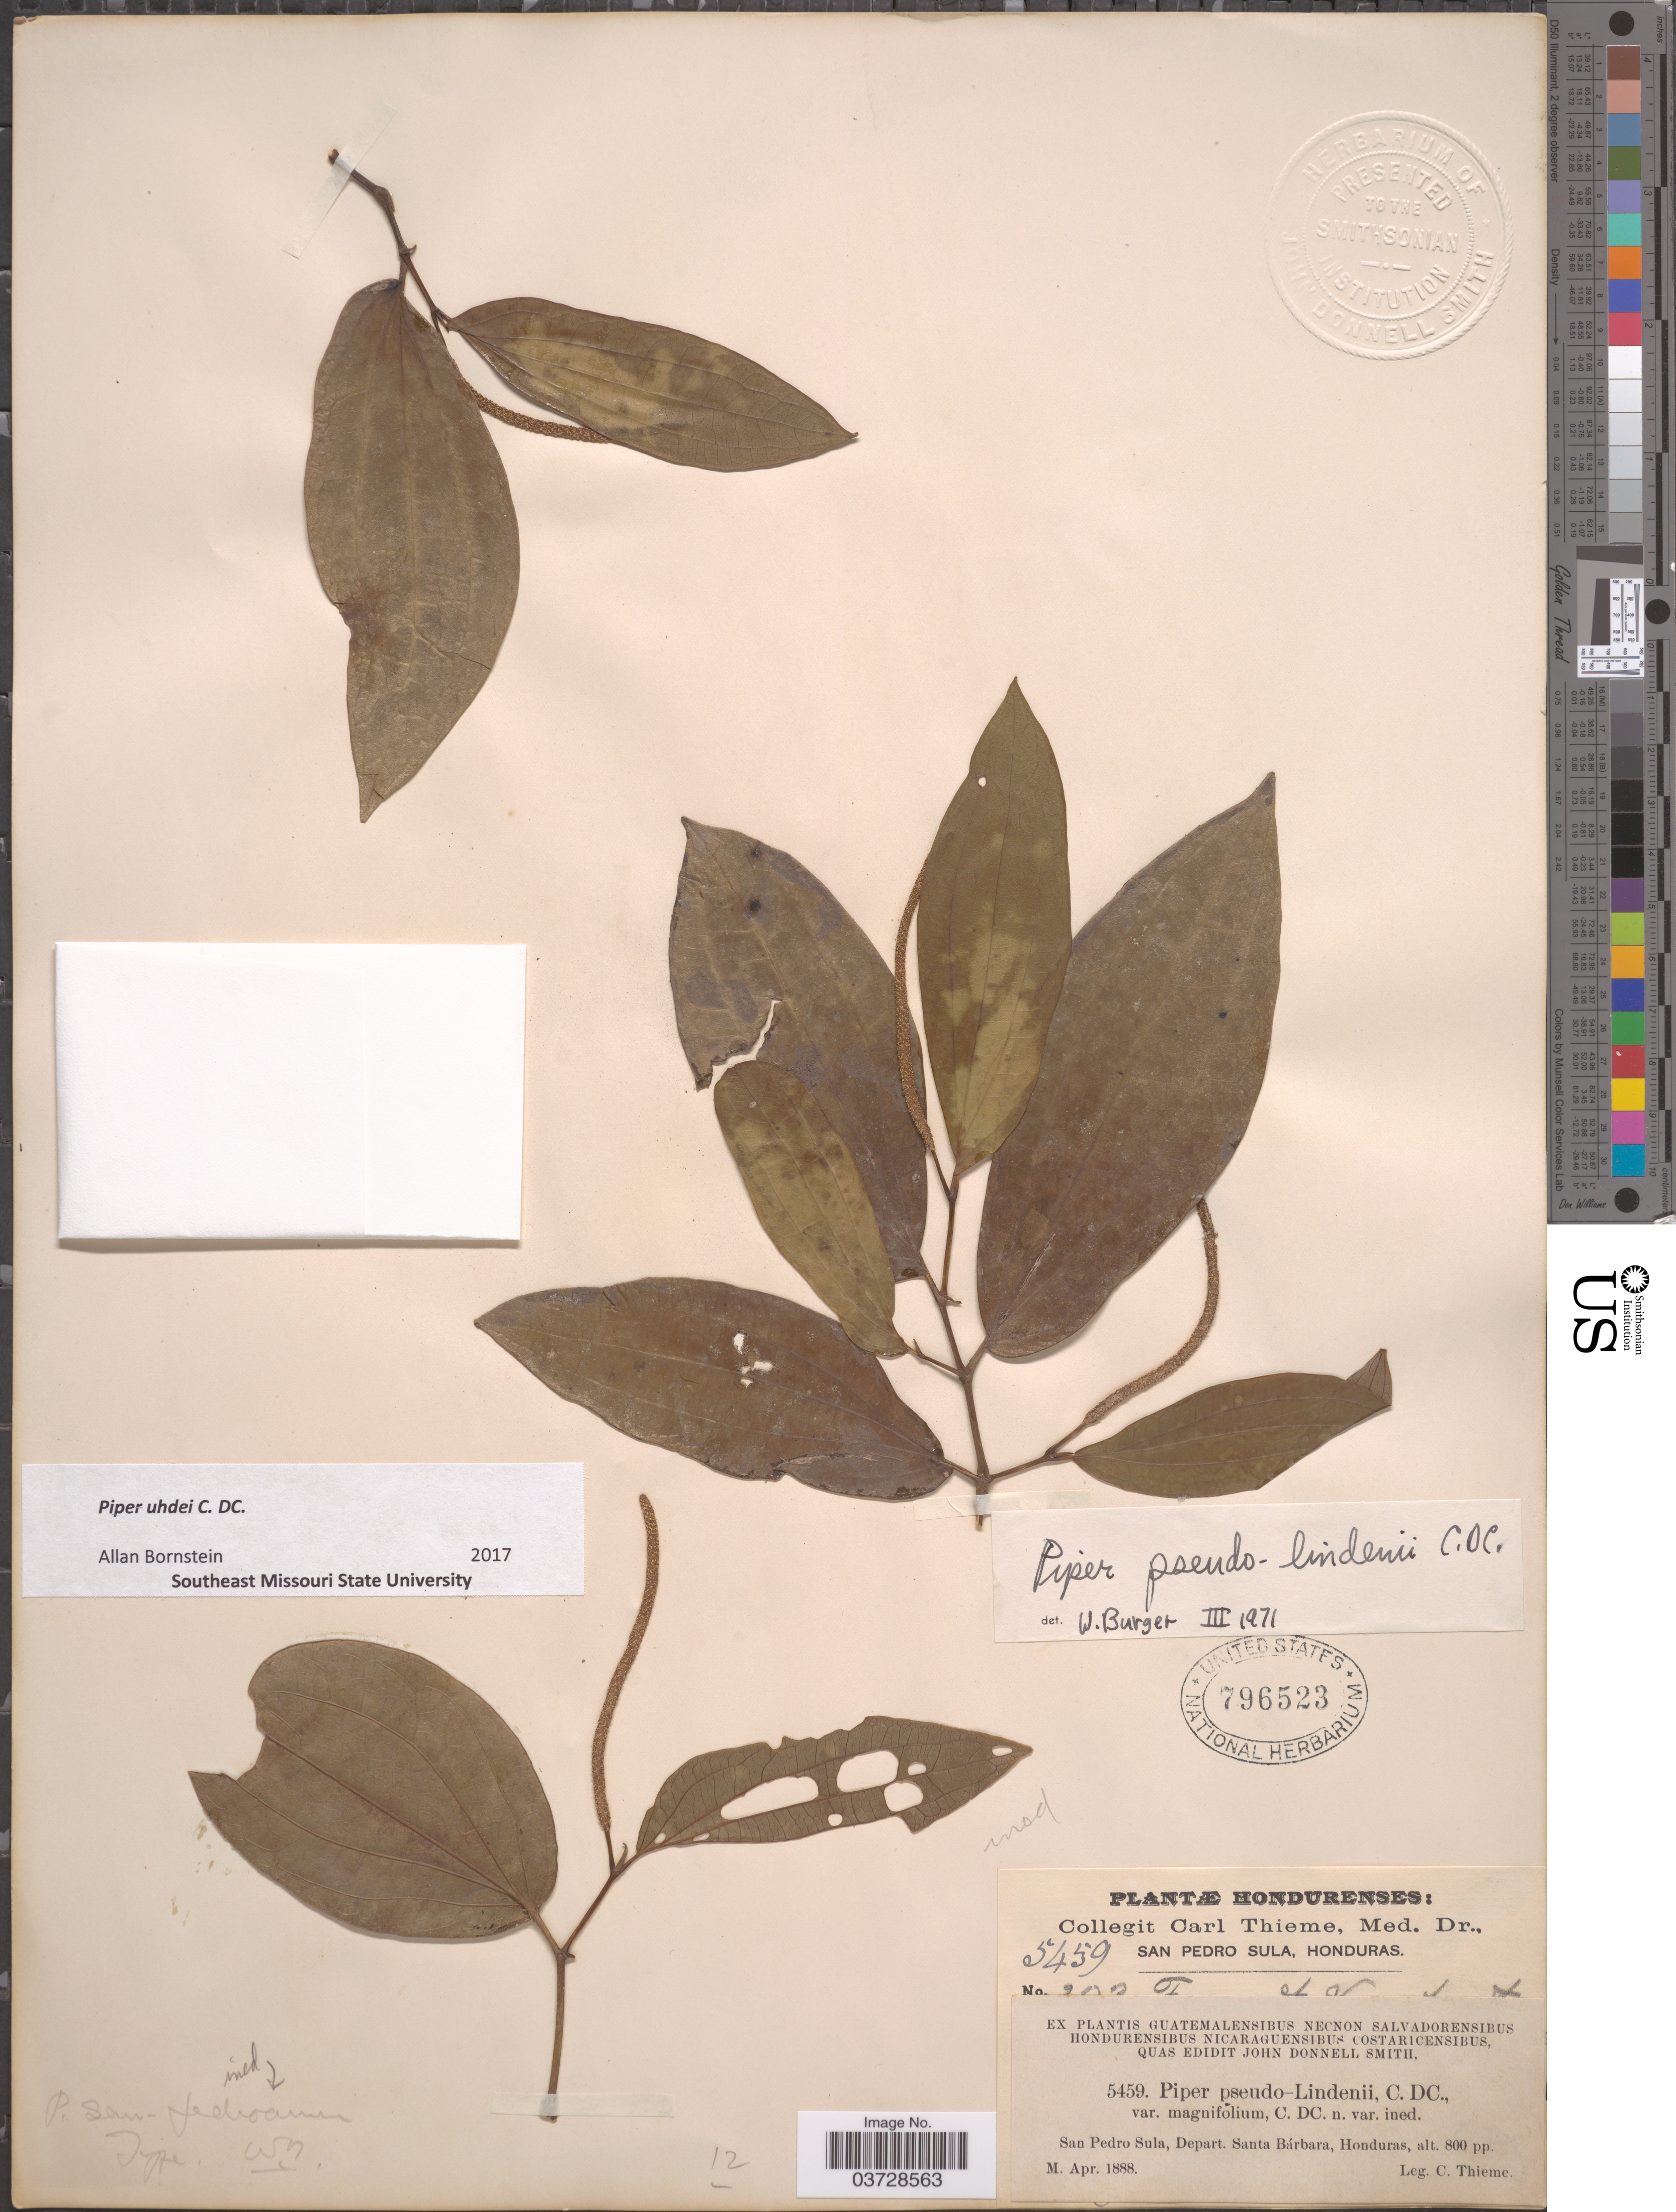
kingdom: Plantae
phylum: Tracheophyta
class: Magnoliopsida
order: Piperales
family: Piperaceae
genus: Piper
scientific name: Piper uhdei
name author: C. DC.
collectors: C. Thieme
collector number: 5459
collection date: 1888-04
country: Honduras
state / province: Santa Barbara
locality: San Pedro Sula, Depart. Santa Bárbara.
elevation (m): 244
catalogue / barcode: US 796523